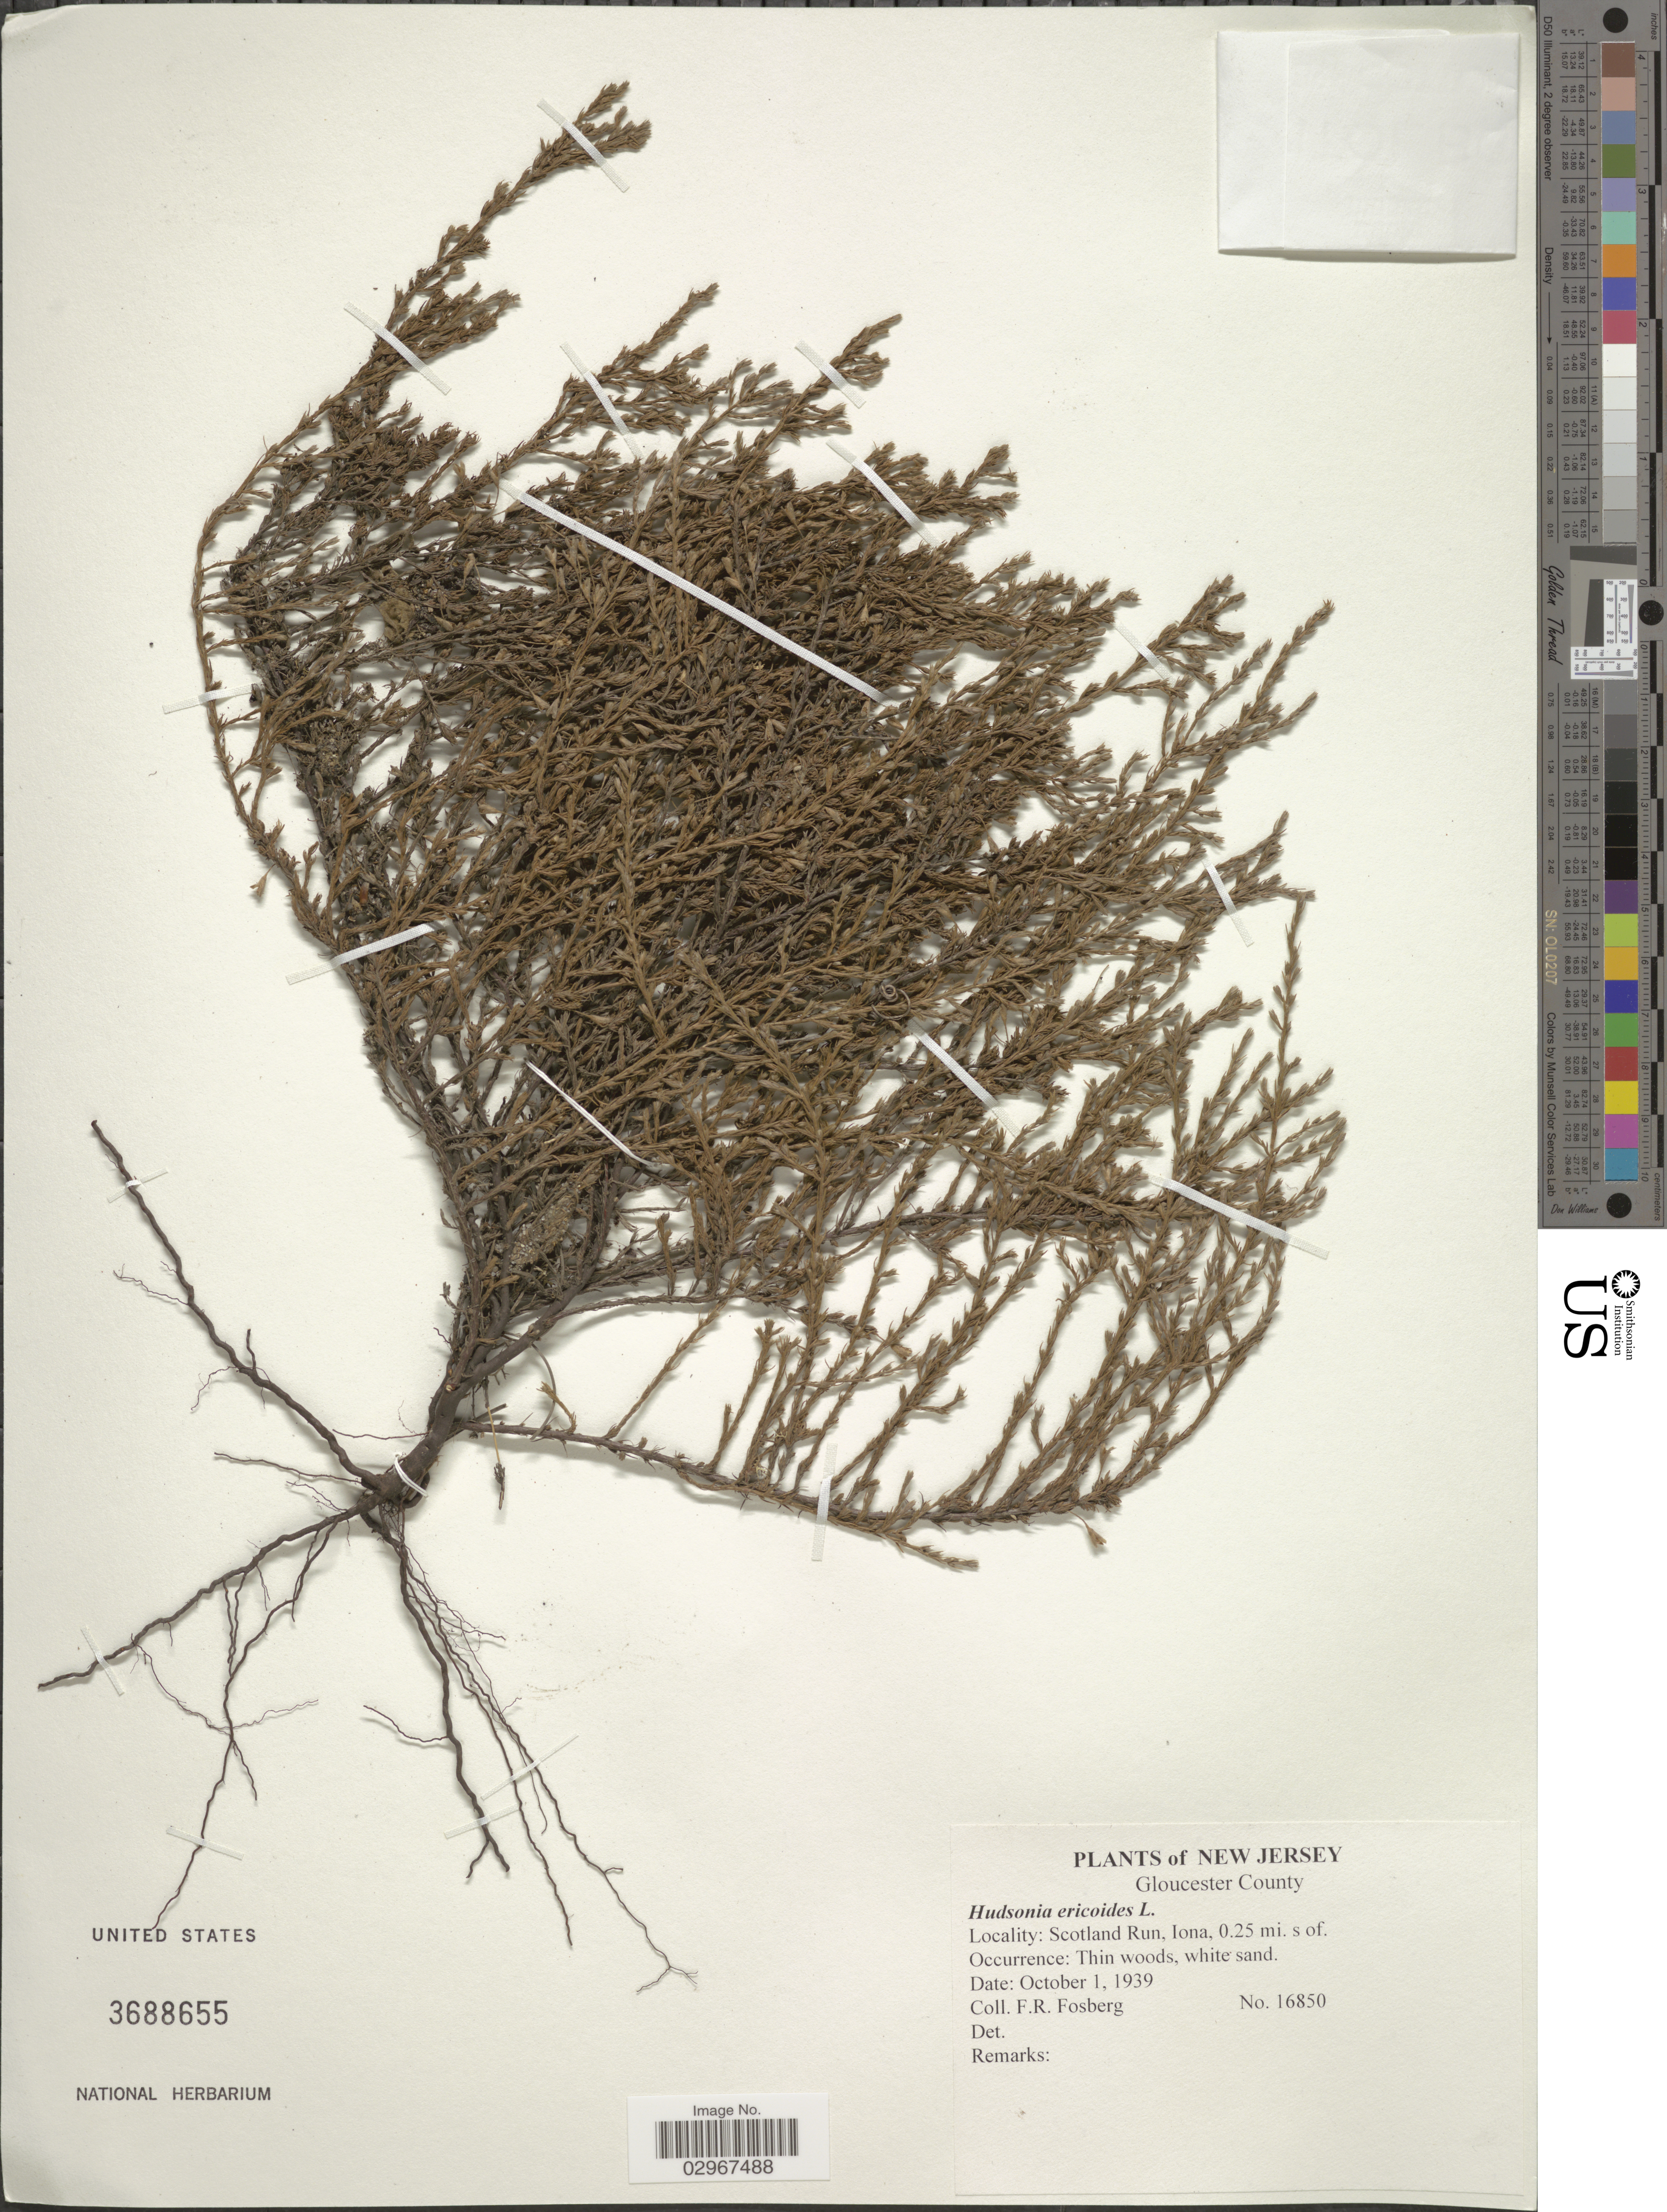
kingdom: Plantae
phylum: Tracheophyta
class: Magnoliopsida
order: Malvales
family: Cistaceae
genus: Hudsonia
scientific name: Hudsonia ericoides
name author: L.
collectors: F. R. Fosberg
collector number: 16850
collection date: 1939-10-01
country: United States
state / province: New Jersey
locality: Gloucester County. Scotland Run, Iona, 0.25 mi. s of.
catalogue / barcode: US 3688655